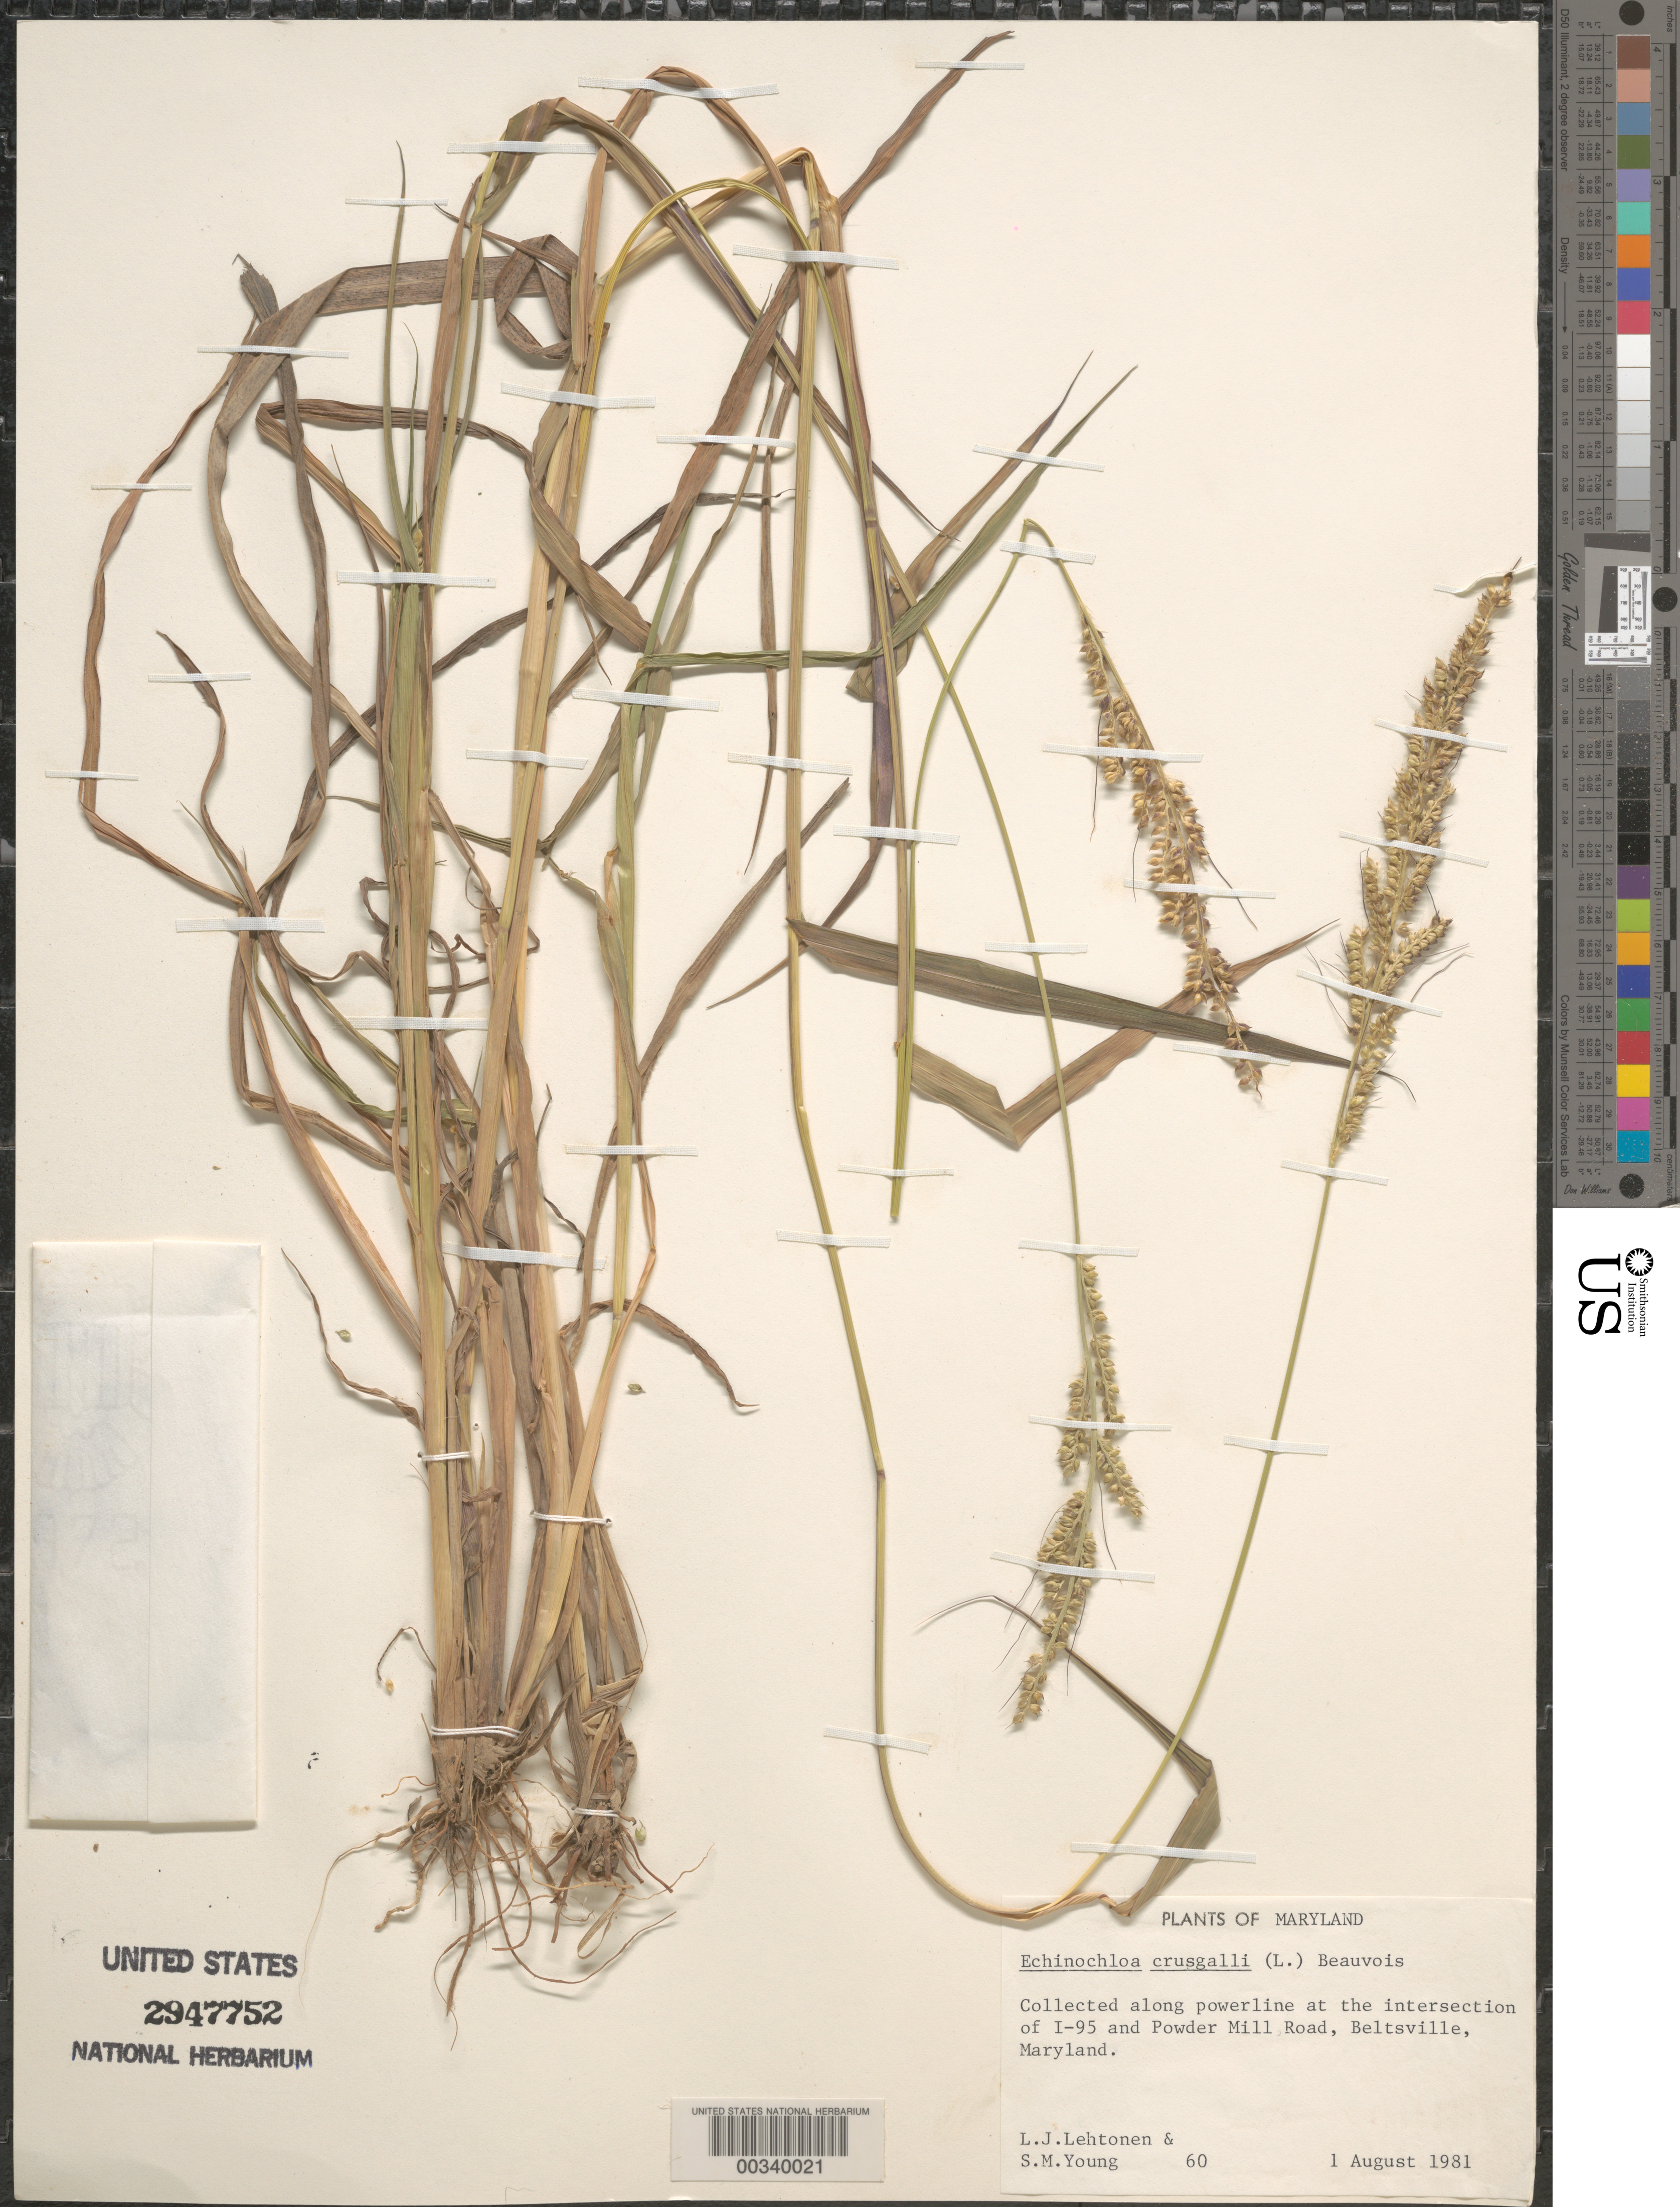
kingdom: Plantae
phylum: Tracheophyta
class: Liliopsida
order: Poales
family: Poaceae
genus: Echinochloa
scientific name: Echinochloa crus-galli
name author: (L.) P. Beauv.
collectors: L. Lehtonen & S. Young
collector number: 60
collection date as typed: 01 Aug 1981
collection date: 1981-08-01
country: United States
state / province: Maryland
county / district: Prince George's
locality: Intersection of I-95 and Powder Mill road, Beltsville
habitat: Along powerline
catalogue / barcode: US 2947752